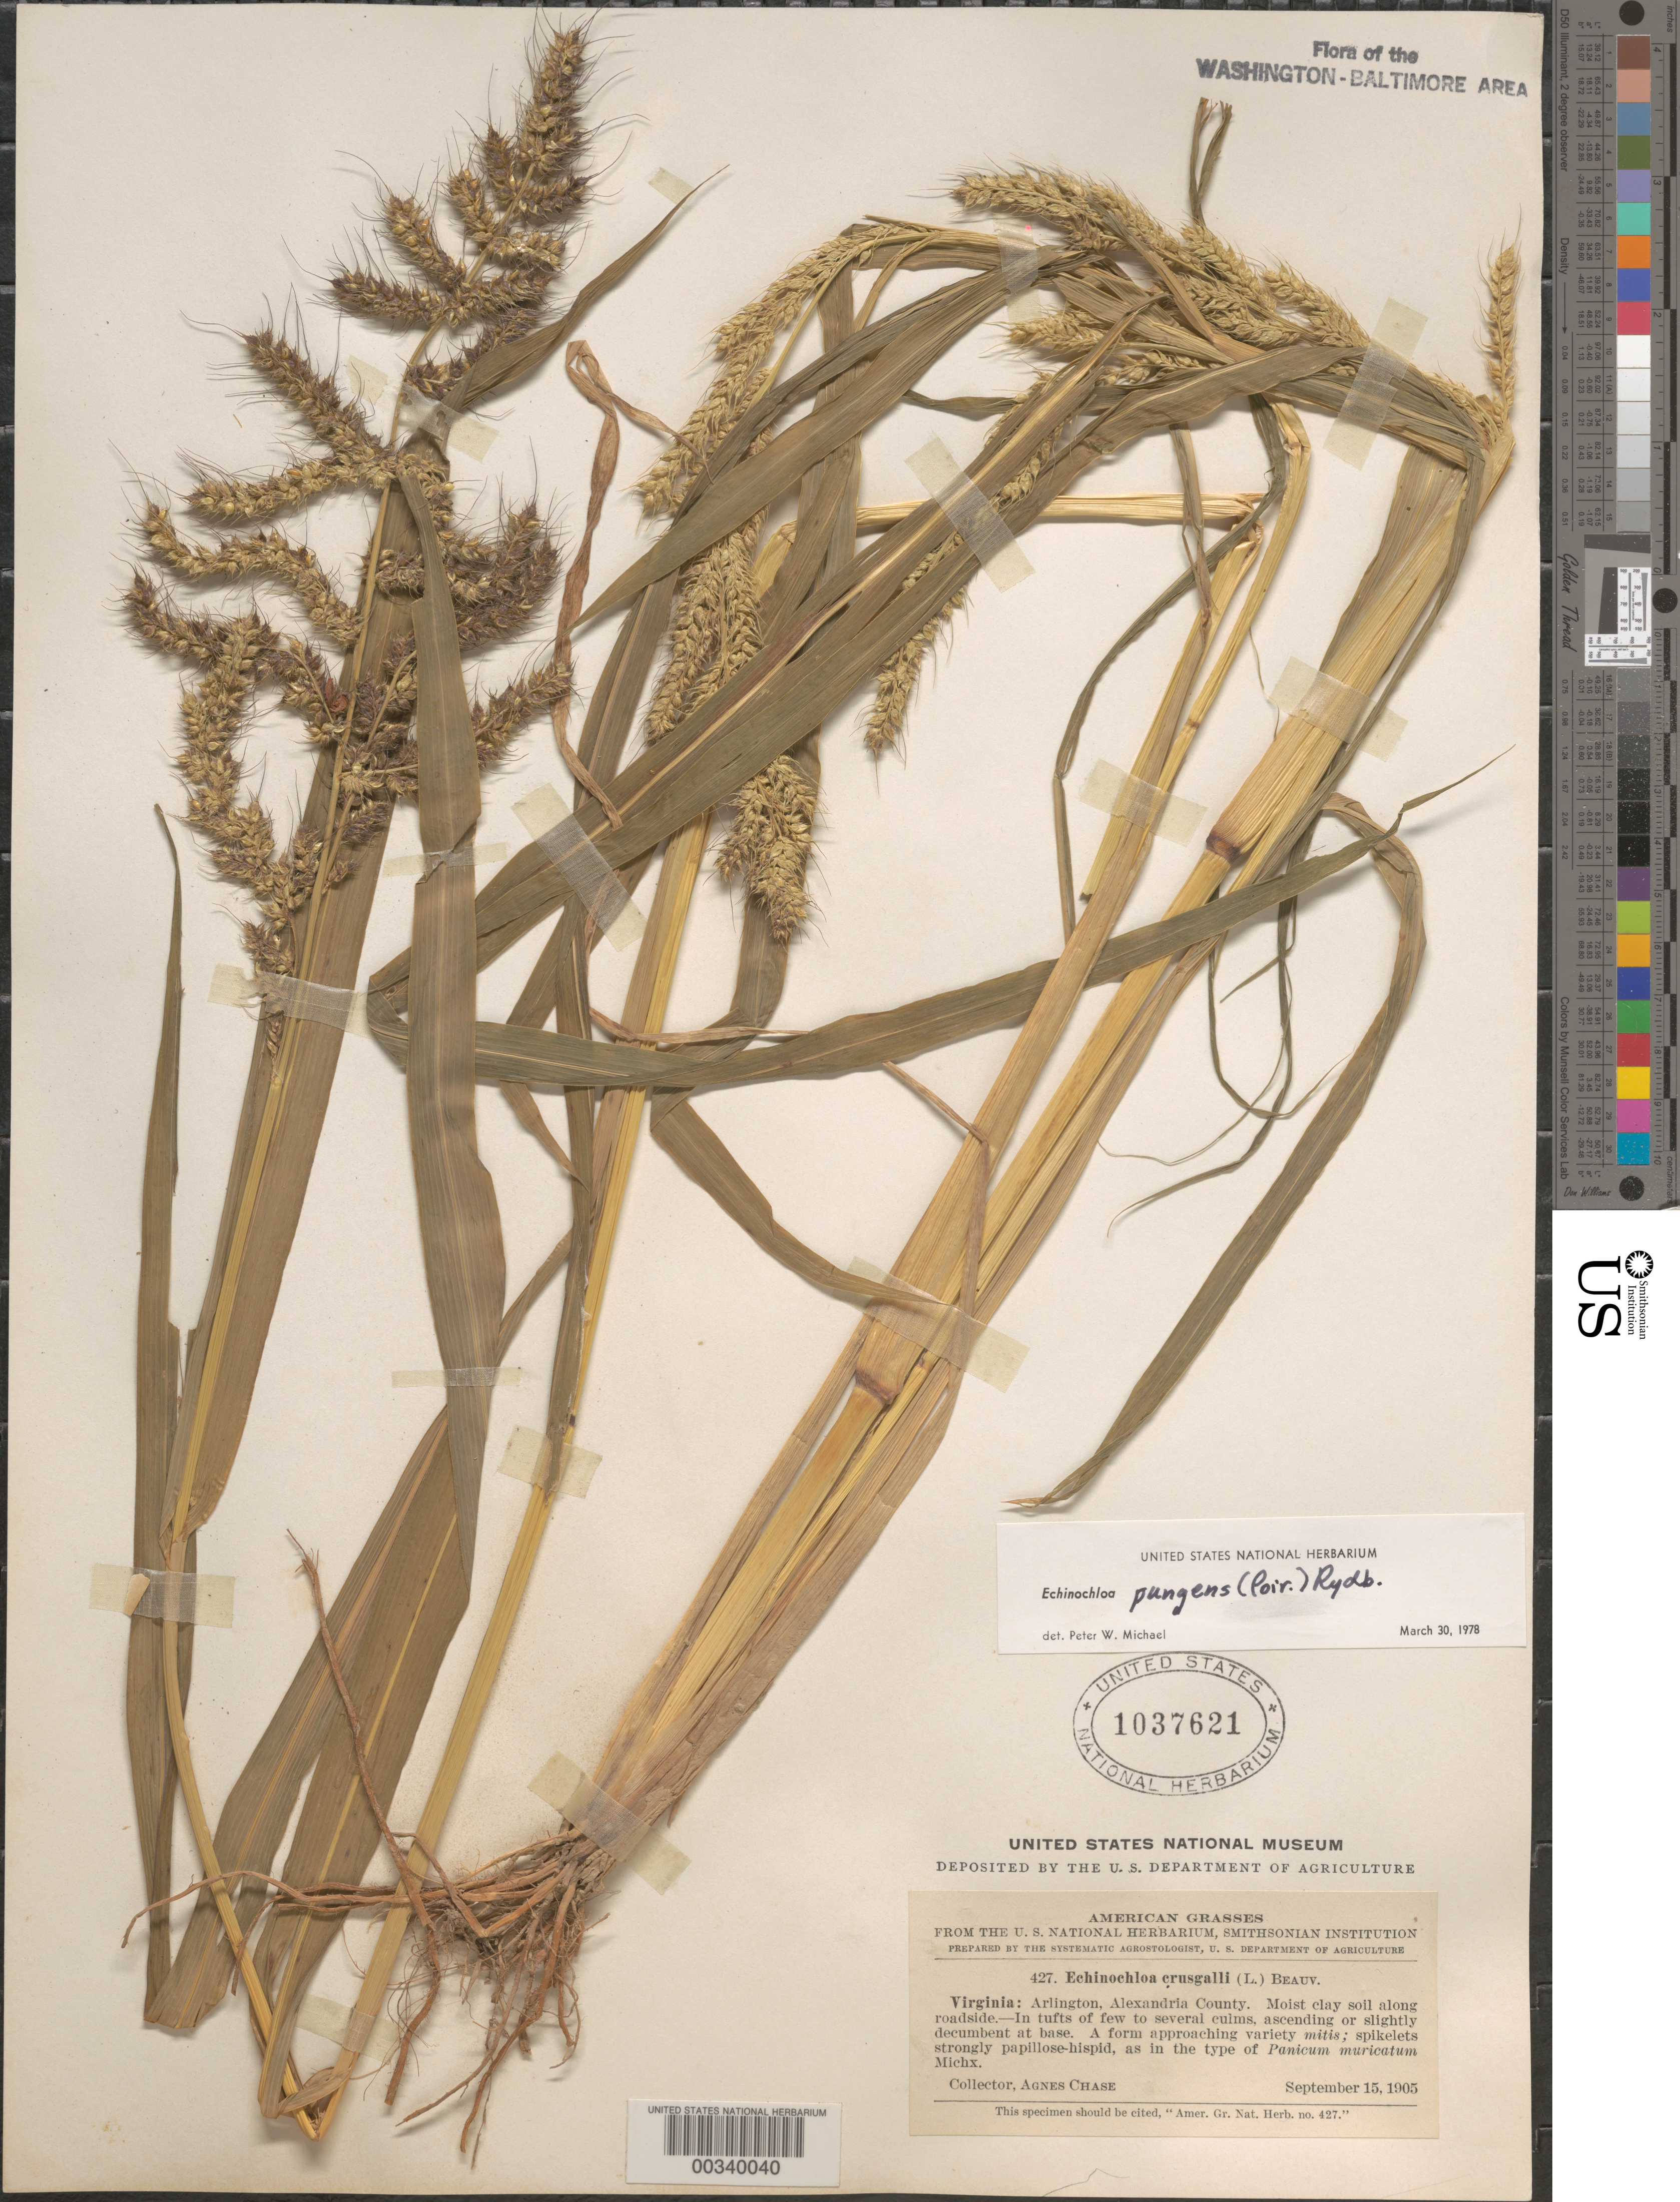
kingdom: Plantae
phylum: Tracheophyta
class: Liliopsida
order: Poales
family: Poaceae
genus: Echinochloa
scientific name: Echinochloa muricata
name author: (P. Beauv.) Fernald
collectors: A. Chase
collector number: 427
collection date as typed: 15 Sep 1905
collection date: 1905-09-15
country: United States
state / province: Virginia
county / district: Arlington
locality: Arlington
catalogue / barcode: US 1037621